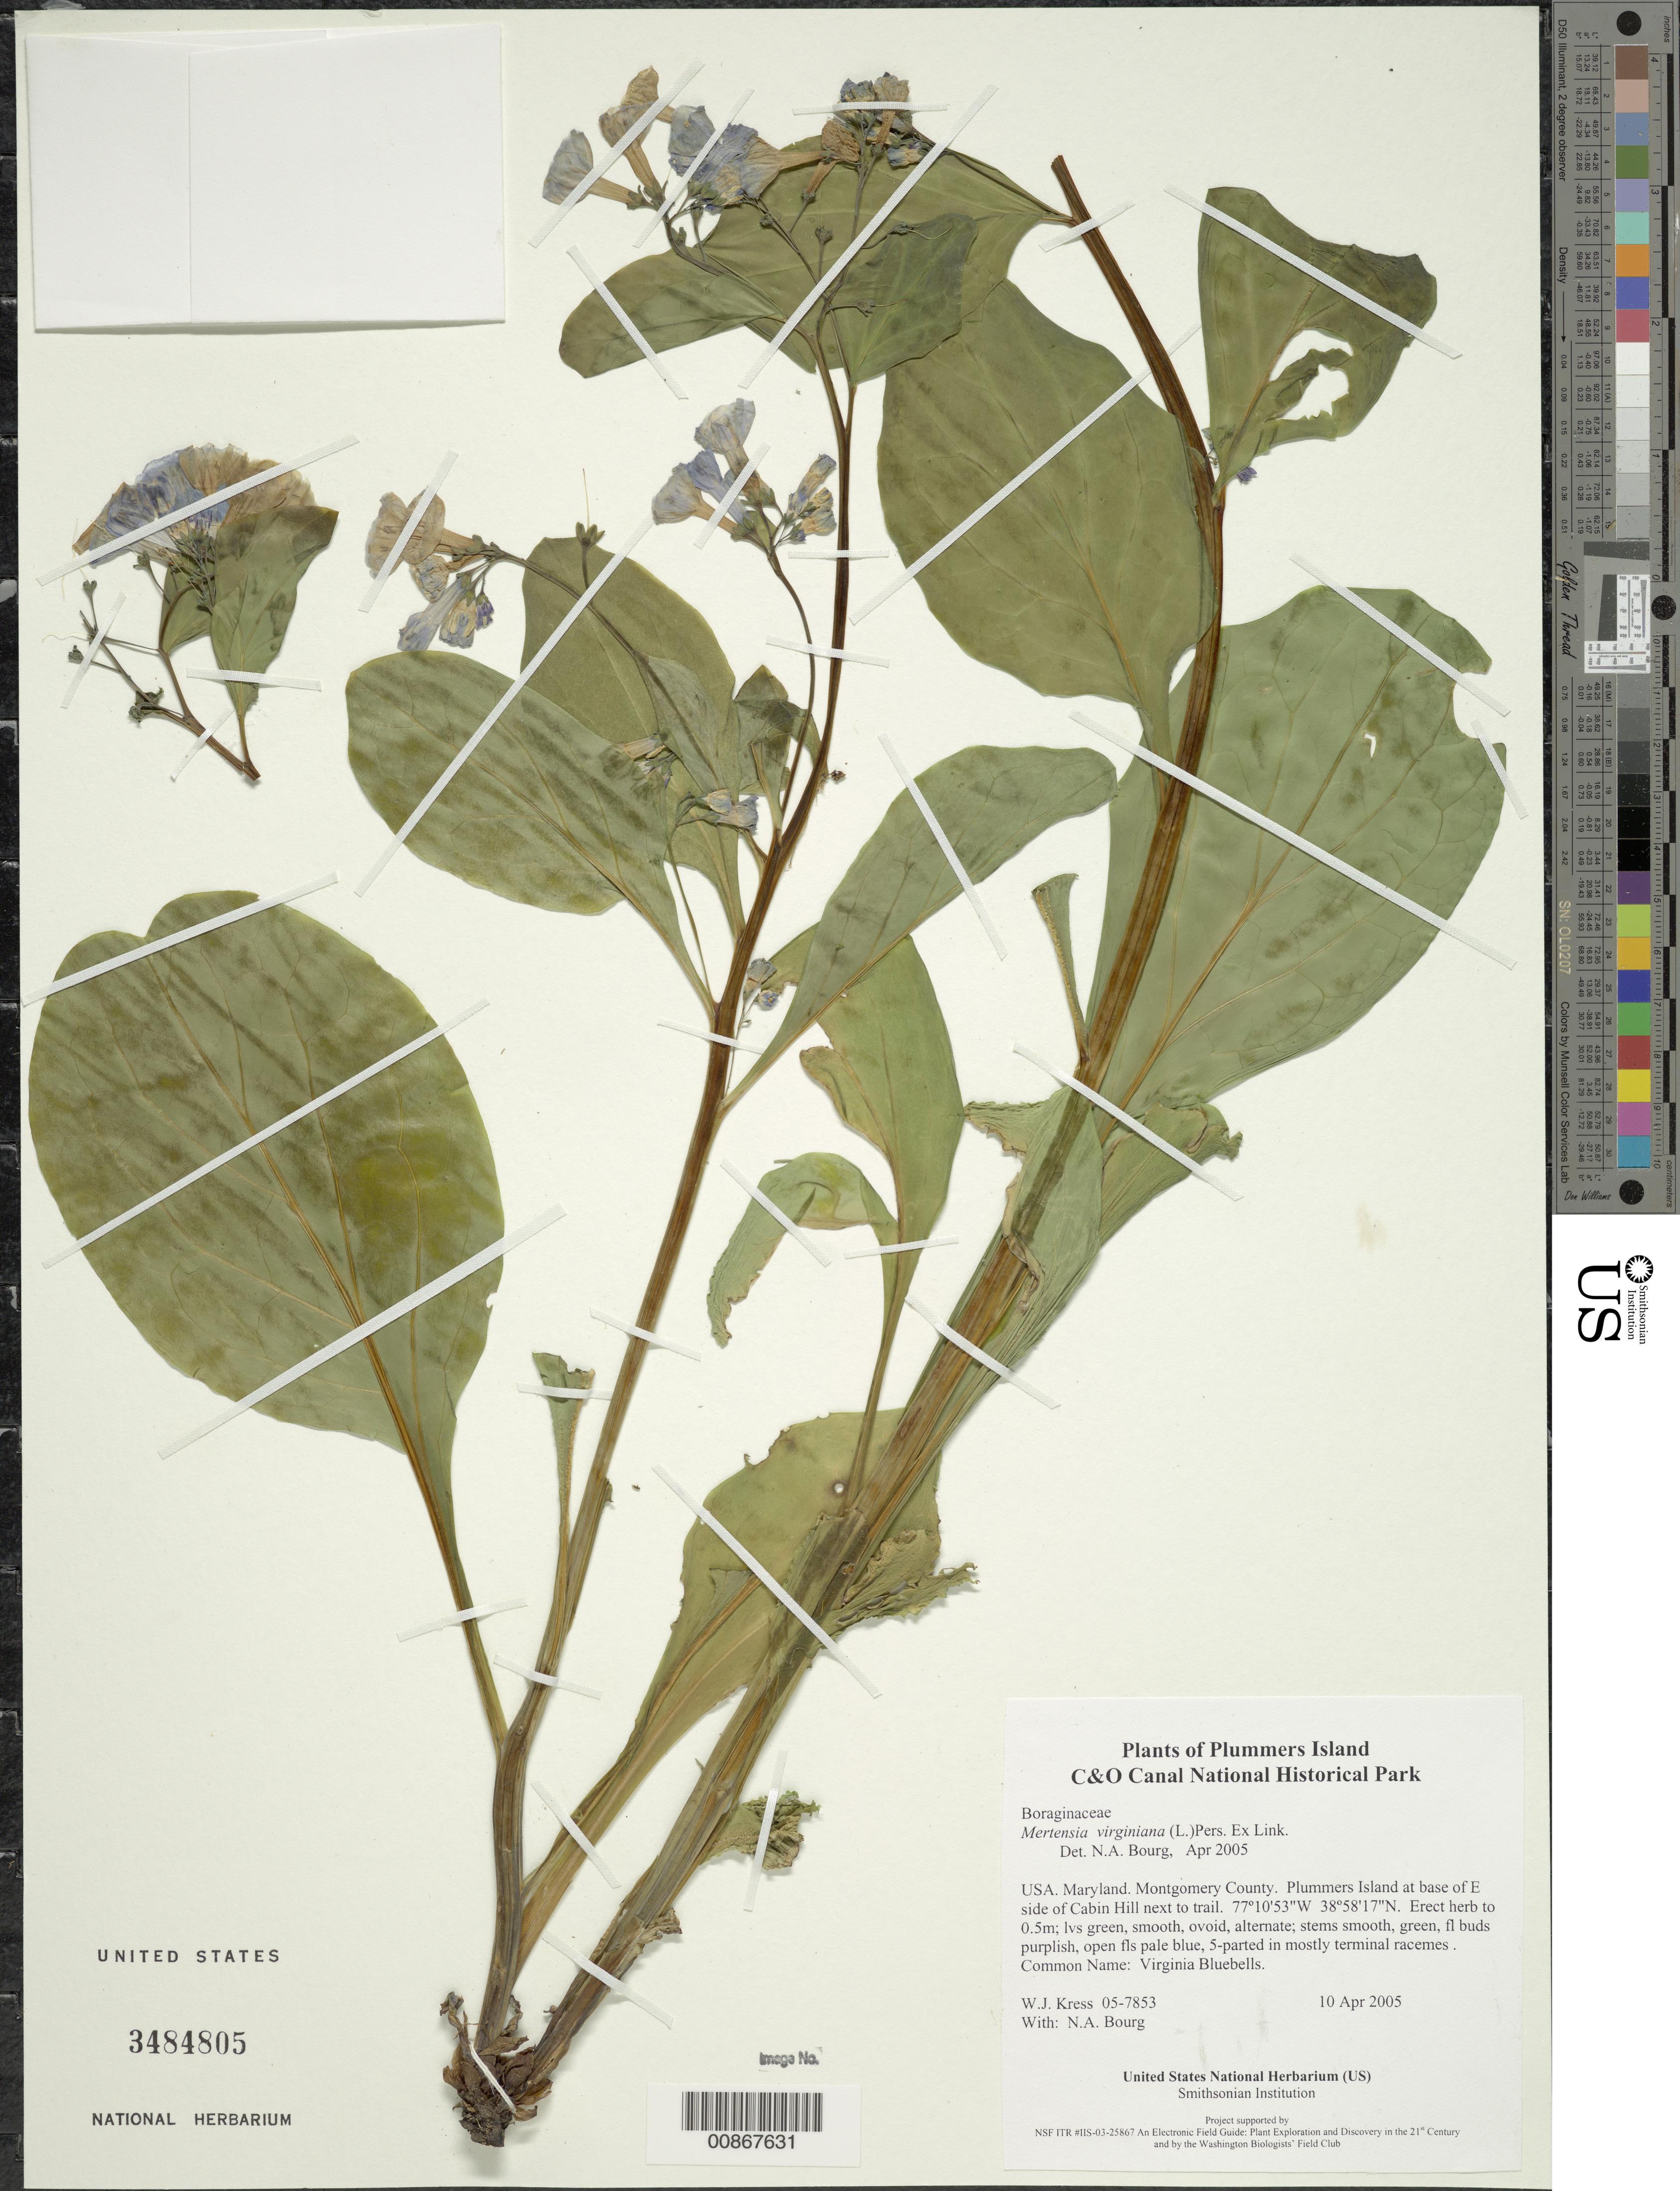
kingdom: Plantae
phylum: Tracheophyta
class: Magnoliopsida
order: Boraginales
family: Boraginaceae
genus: Mertensia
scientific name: Mertensia virginica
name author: (L.) Pers. ex Link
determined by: Bourg, N. A.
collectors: W. J. Kress & N. A. Bourg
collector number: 05-7853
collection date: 2005-04-10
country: United States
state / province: Maryland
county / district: Montgomery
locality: Chesapeake and Ohio Canal National Historical Park, Plummers Island at base of E side of Cabin Hill next to trail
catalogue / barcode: US 3484805